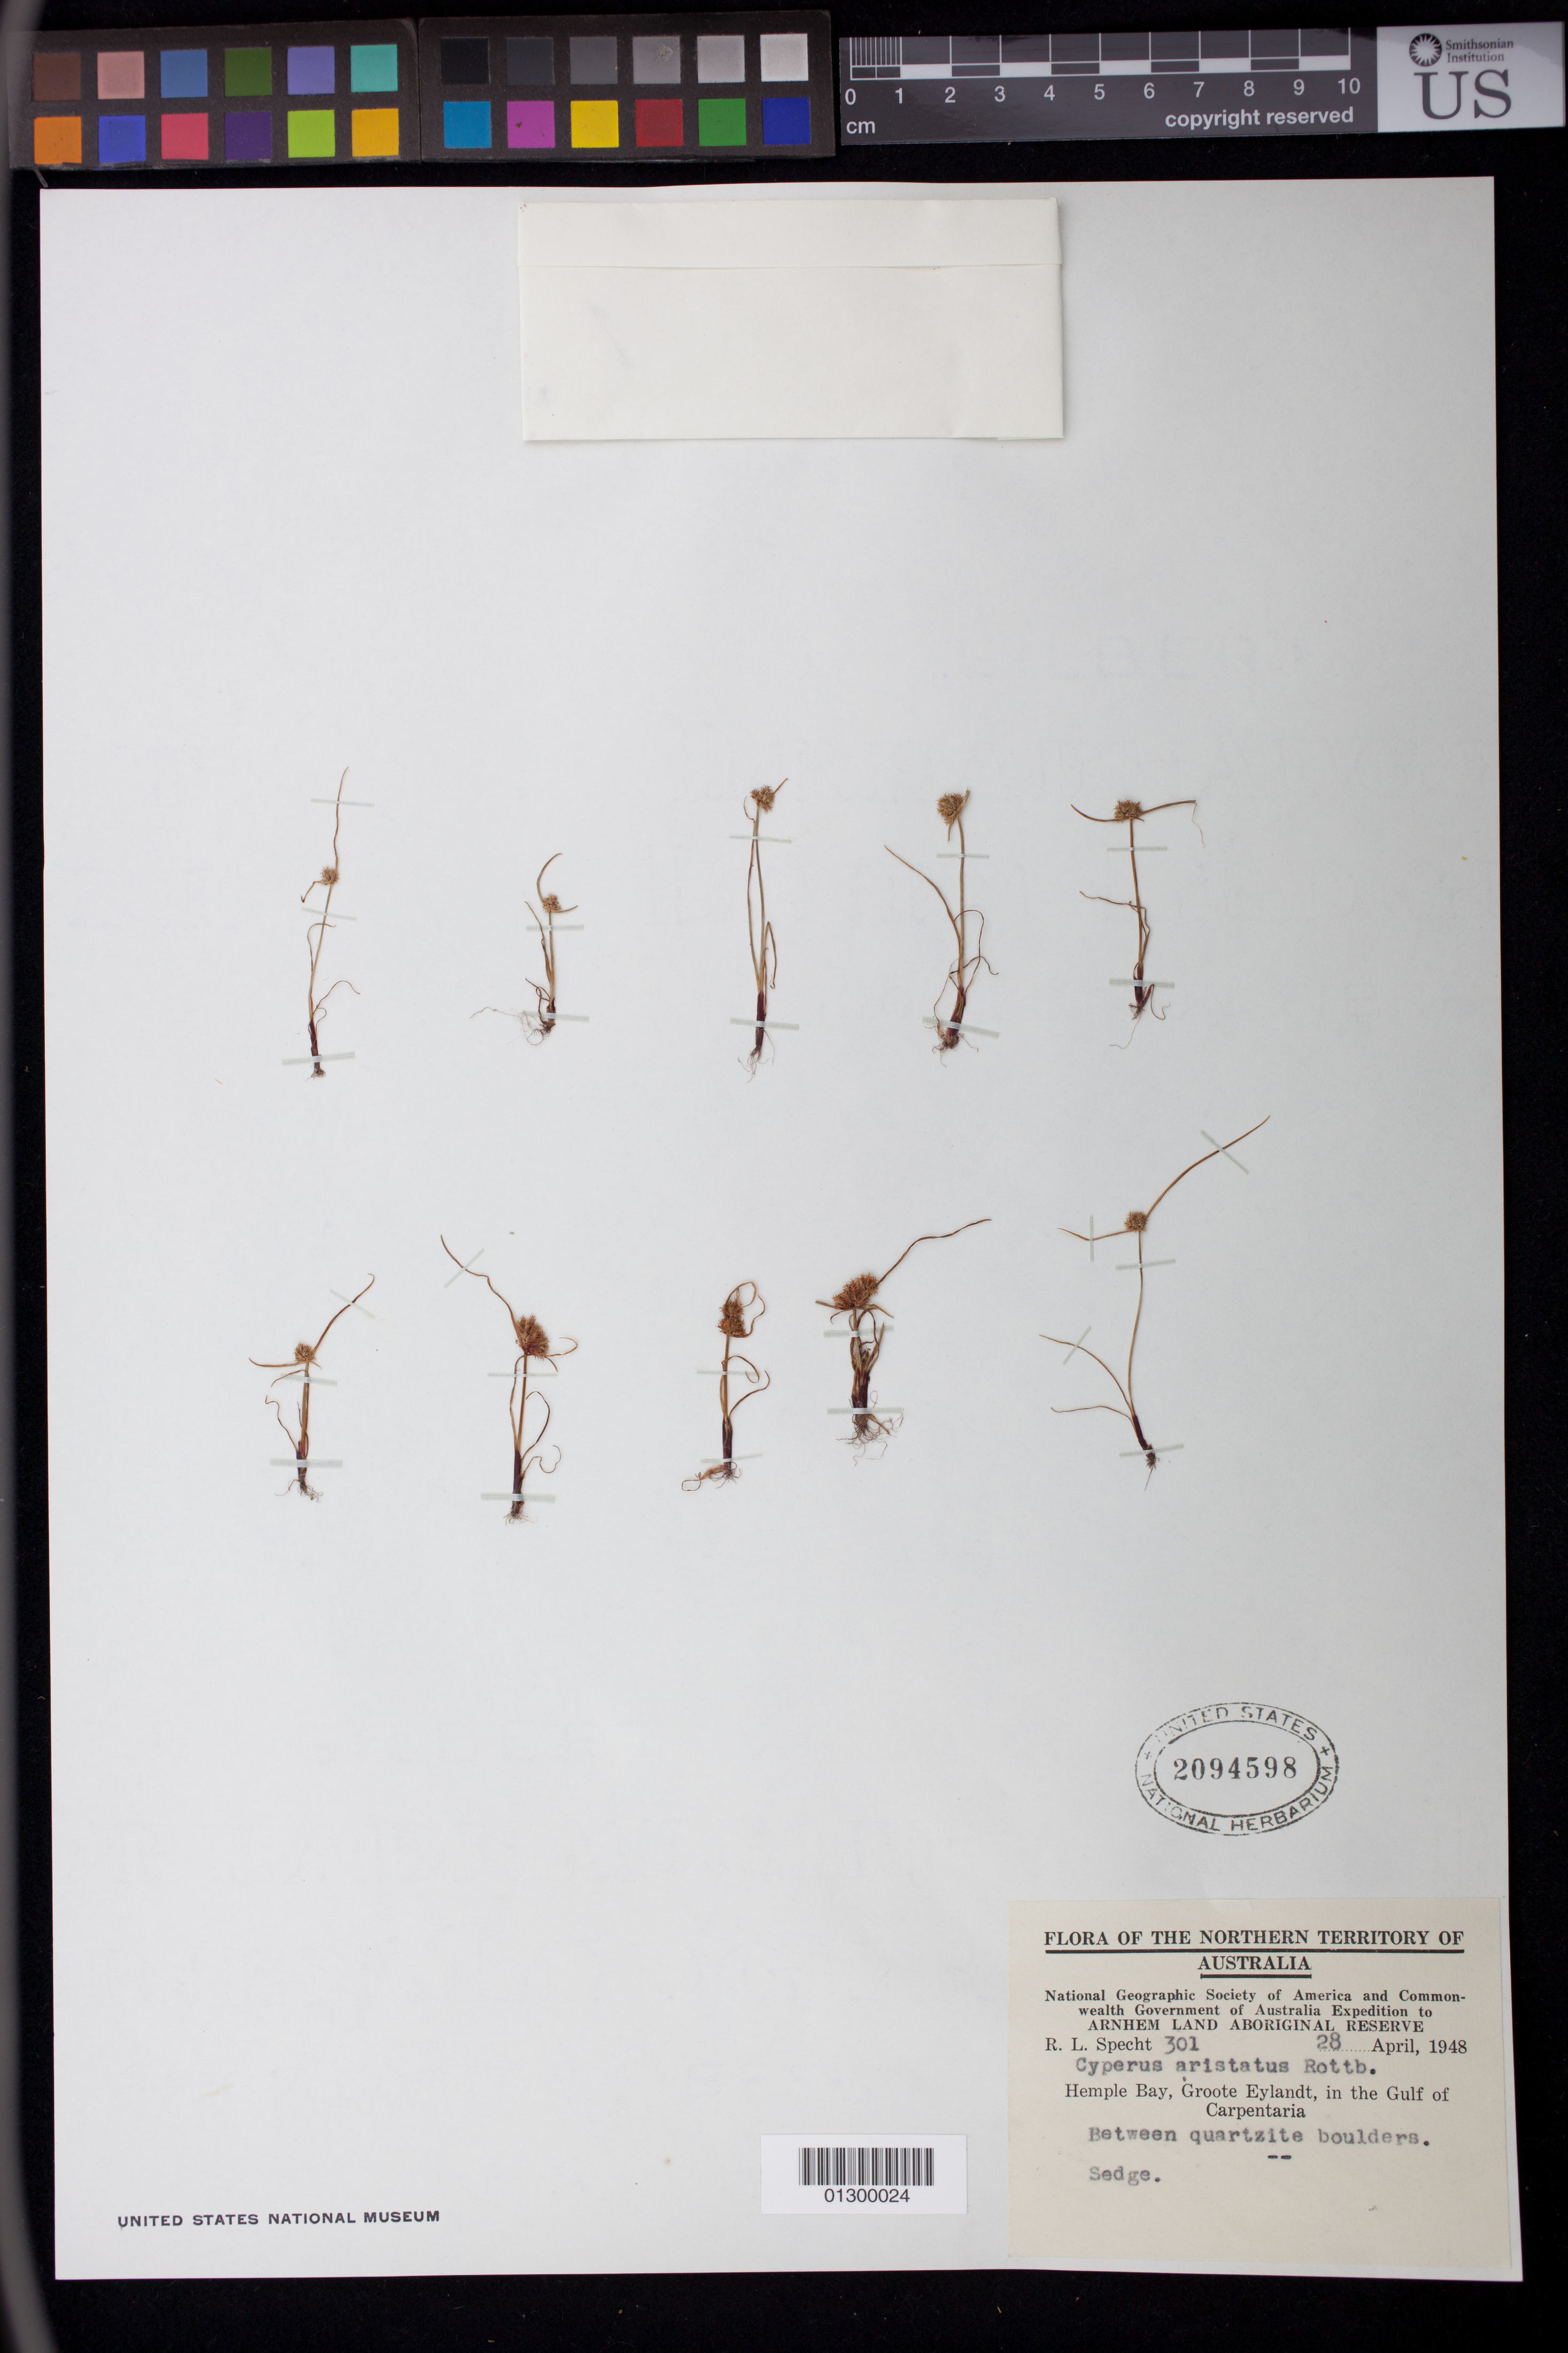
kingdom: Plantae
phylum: Tracheophyta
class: Liliopsida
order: Poales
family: Cyperaceae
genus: Cyperus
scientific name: Cyperus squarrosus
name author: L.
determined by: Strong, Mark T., (BOT), Smithsonian Institution - National Museum of Natural History (UNITED STATES)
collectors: R. L. Specht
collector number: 301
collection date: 1948-04-28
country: Australia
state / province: Northern Territory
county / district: East Arnhem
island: Groote Eylandt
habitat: Between quartazite boulders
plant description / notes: Sedge.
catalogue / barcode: US 2094598